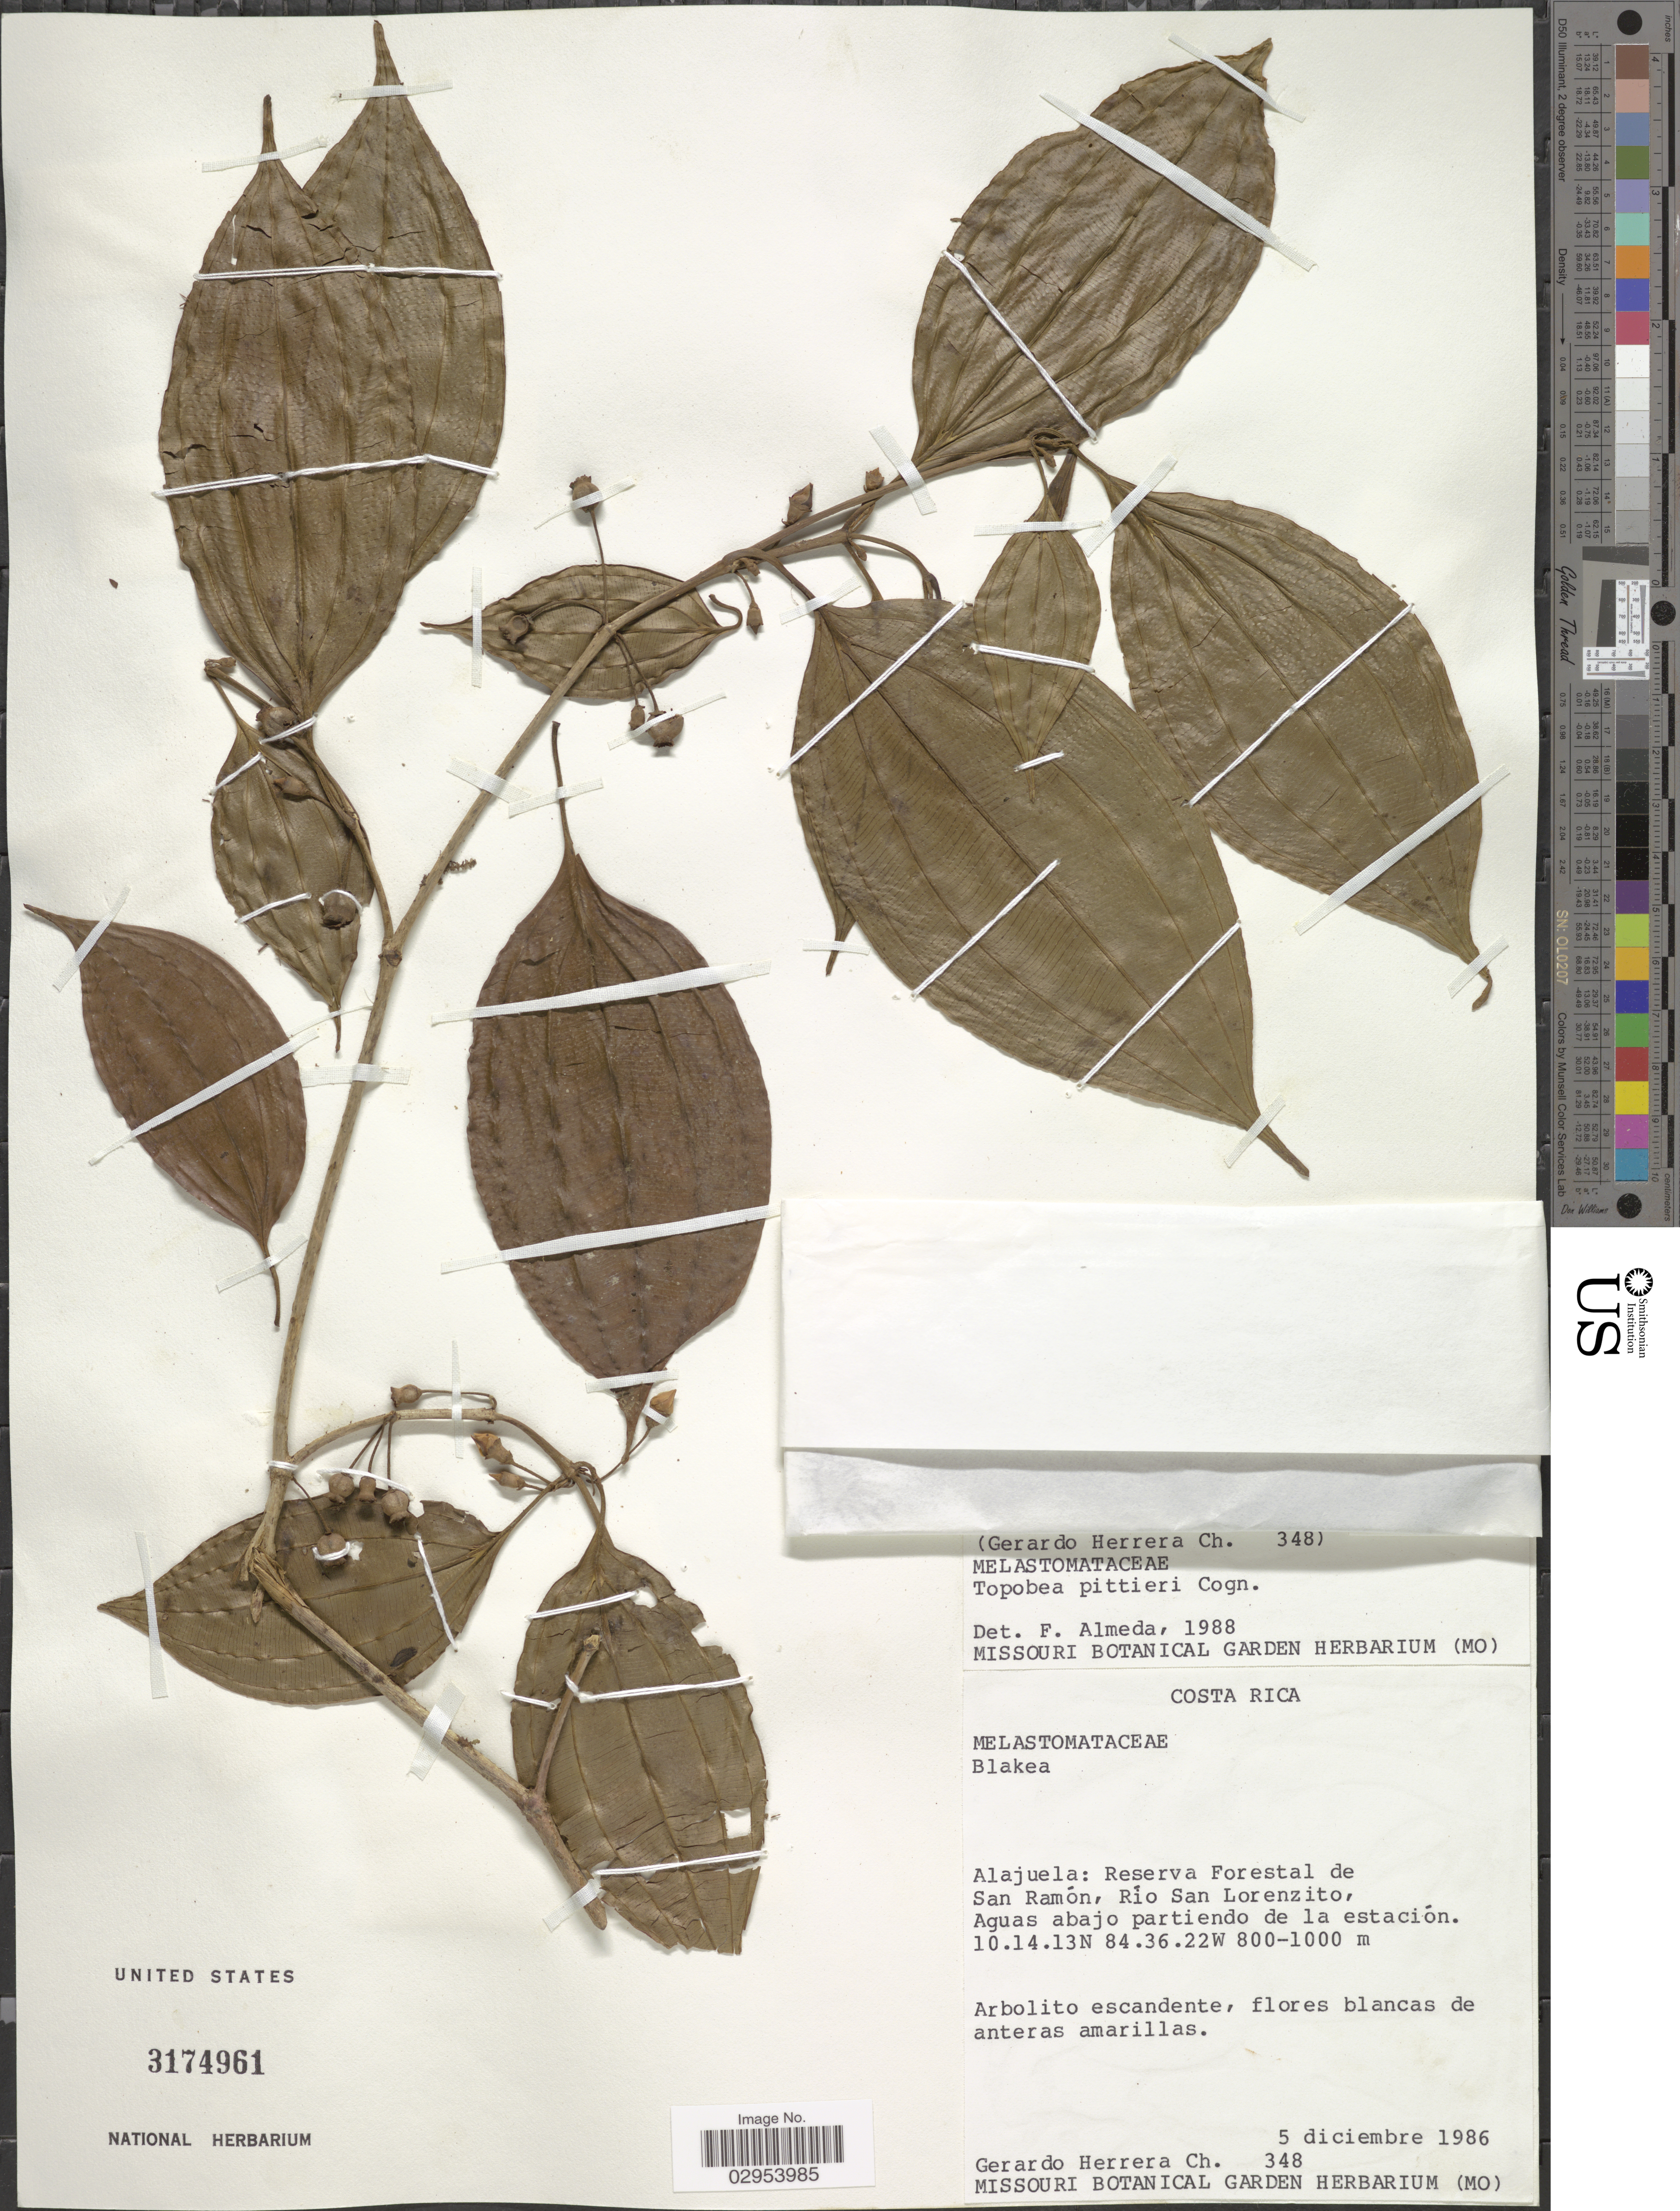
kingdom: Plantae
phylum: Tracheophyta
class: Magnoliopsida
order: Myrtales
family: Melastomataceae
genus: Topobea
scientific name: Topobea pittieri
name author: Cogn.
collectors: G. Herrera Ch.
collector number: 348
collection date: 1986-12-05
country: Costa Rica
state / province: Alajuela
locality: Reserva Forestal de San Ramón, Río San Lorenzito, Aguas abajo partiendo de la estación.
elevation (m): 800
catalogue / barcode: US 3174961